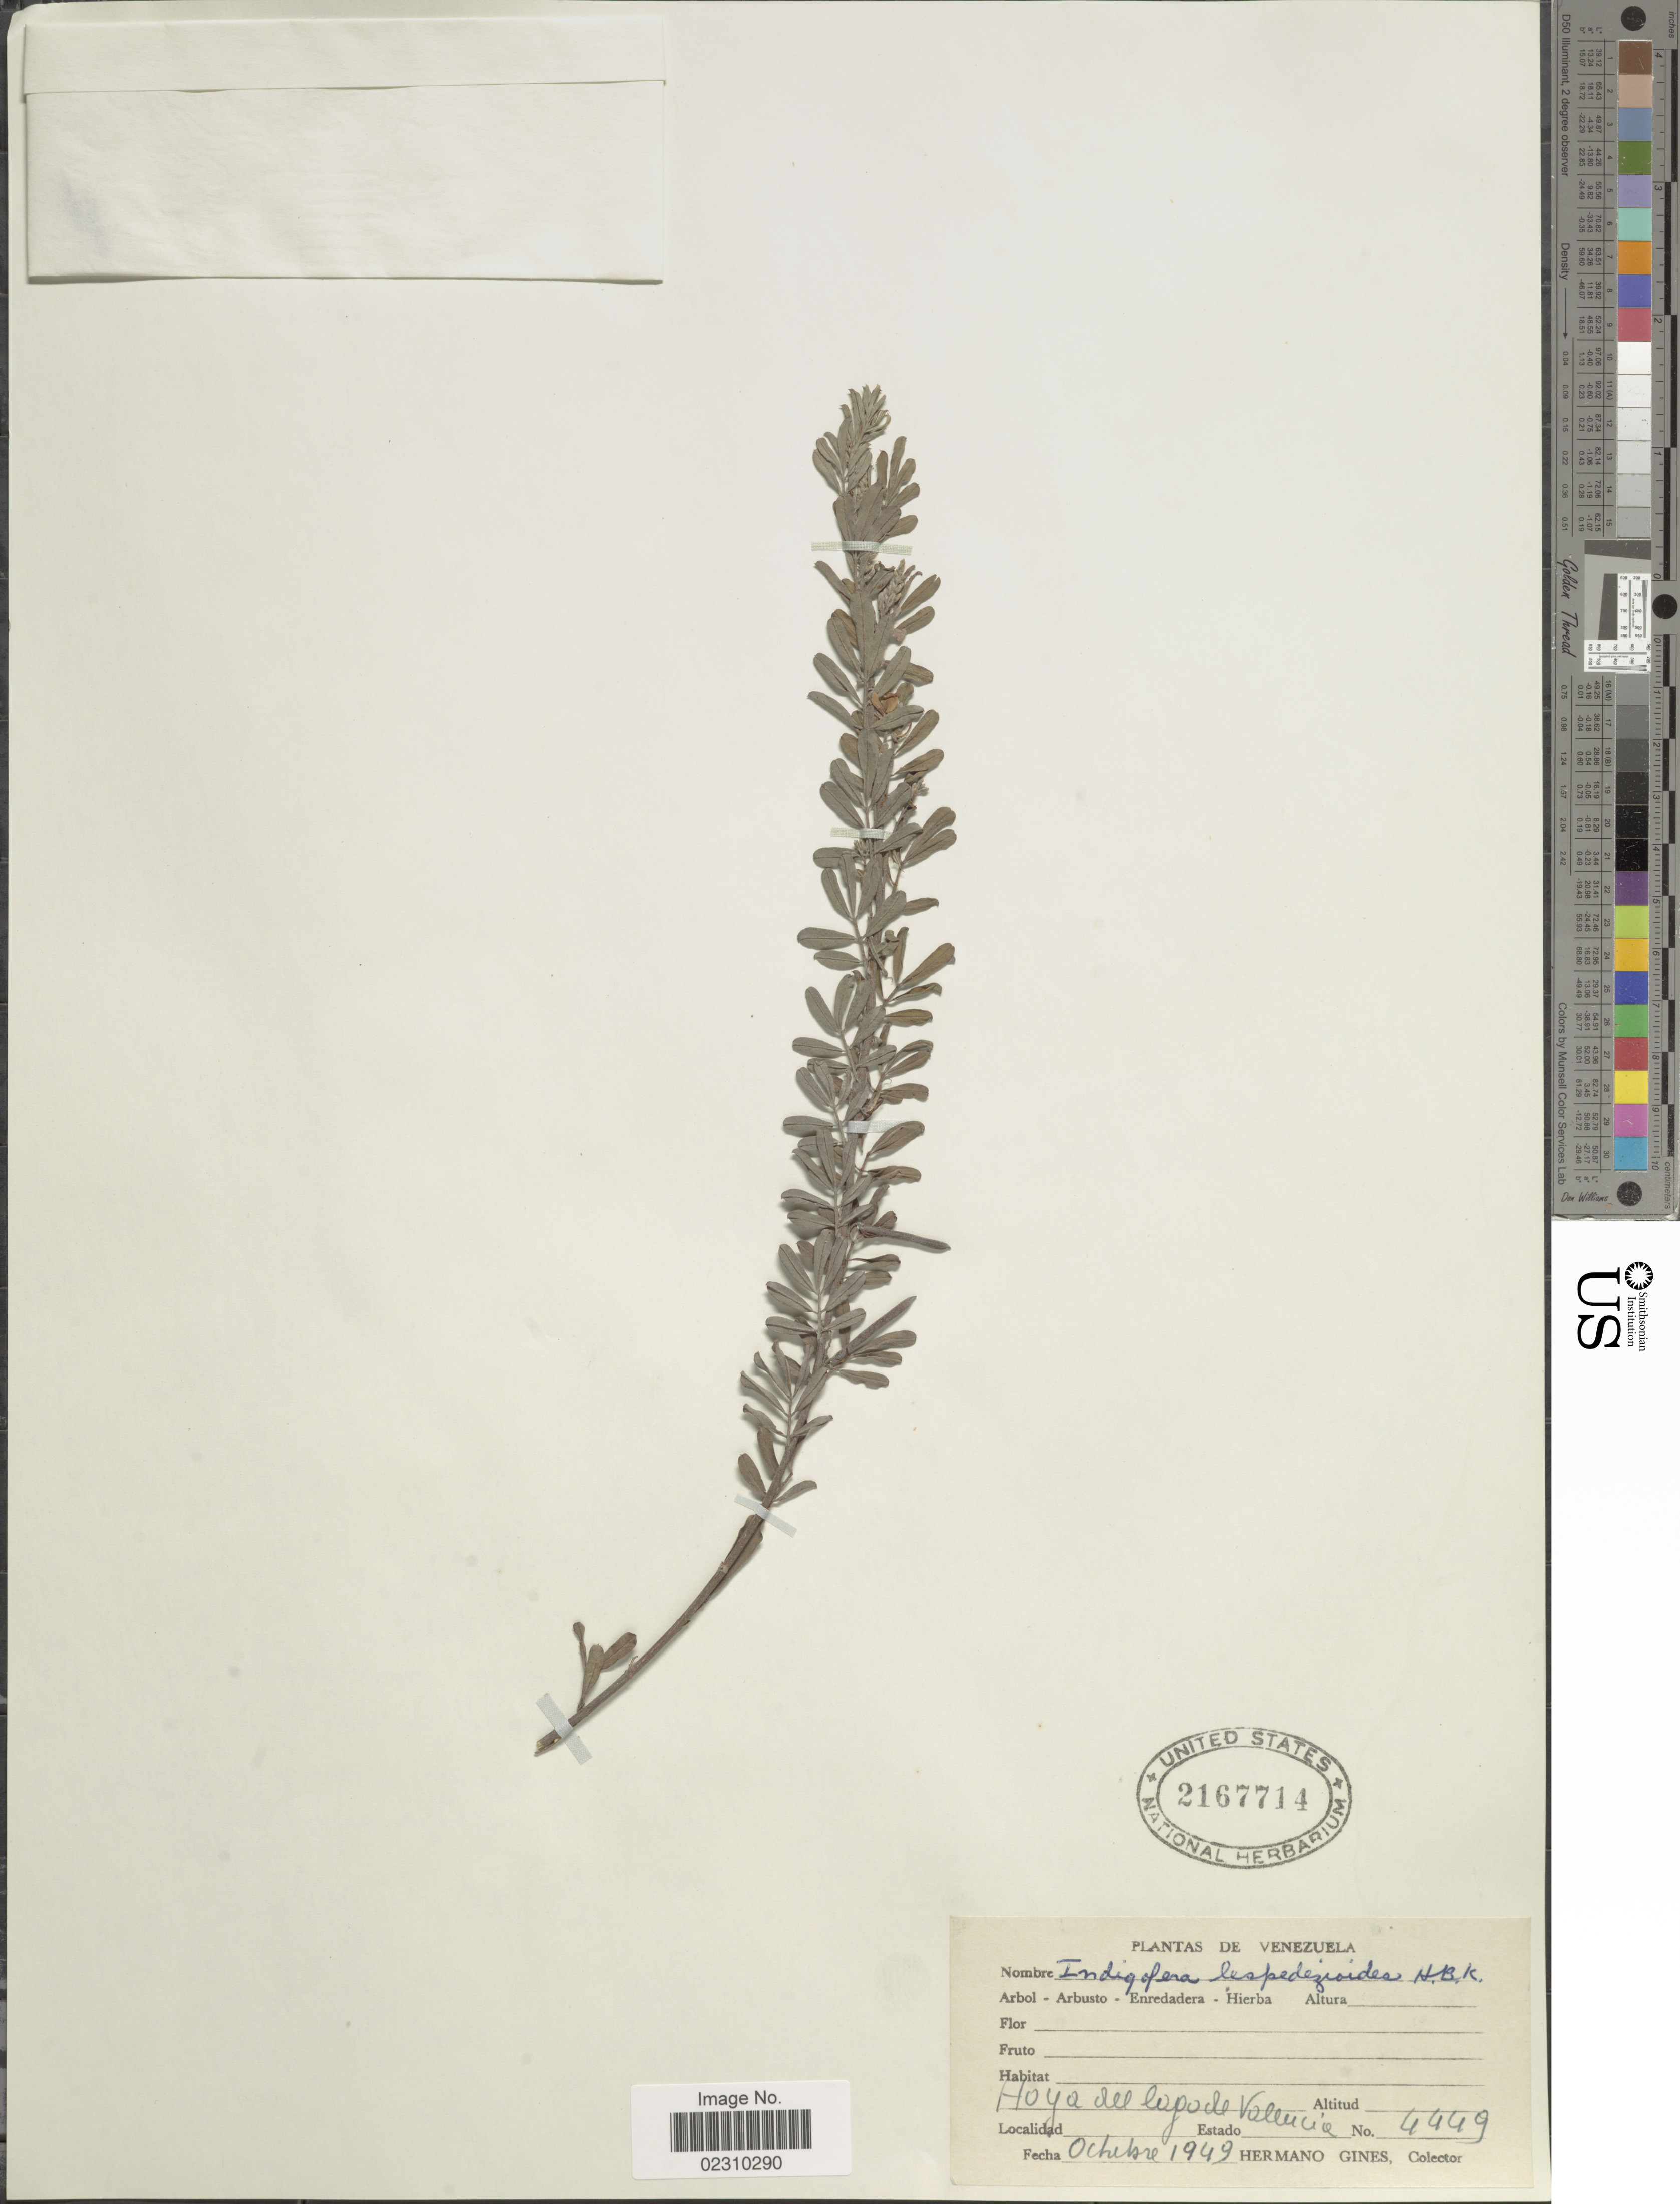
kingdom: Plantae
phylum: Tracheophyta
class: Magnoliopsida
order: Fabales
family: Fabaceae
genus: Indigofera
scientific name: Indigofera lespedezioides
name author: Kunth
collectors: Bro. Gines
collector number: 4449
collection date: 1949-10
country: Venezuela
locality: Hoya del lago de Valencia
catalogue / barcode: US 2167714